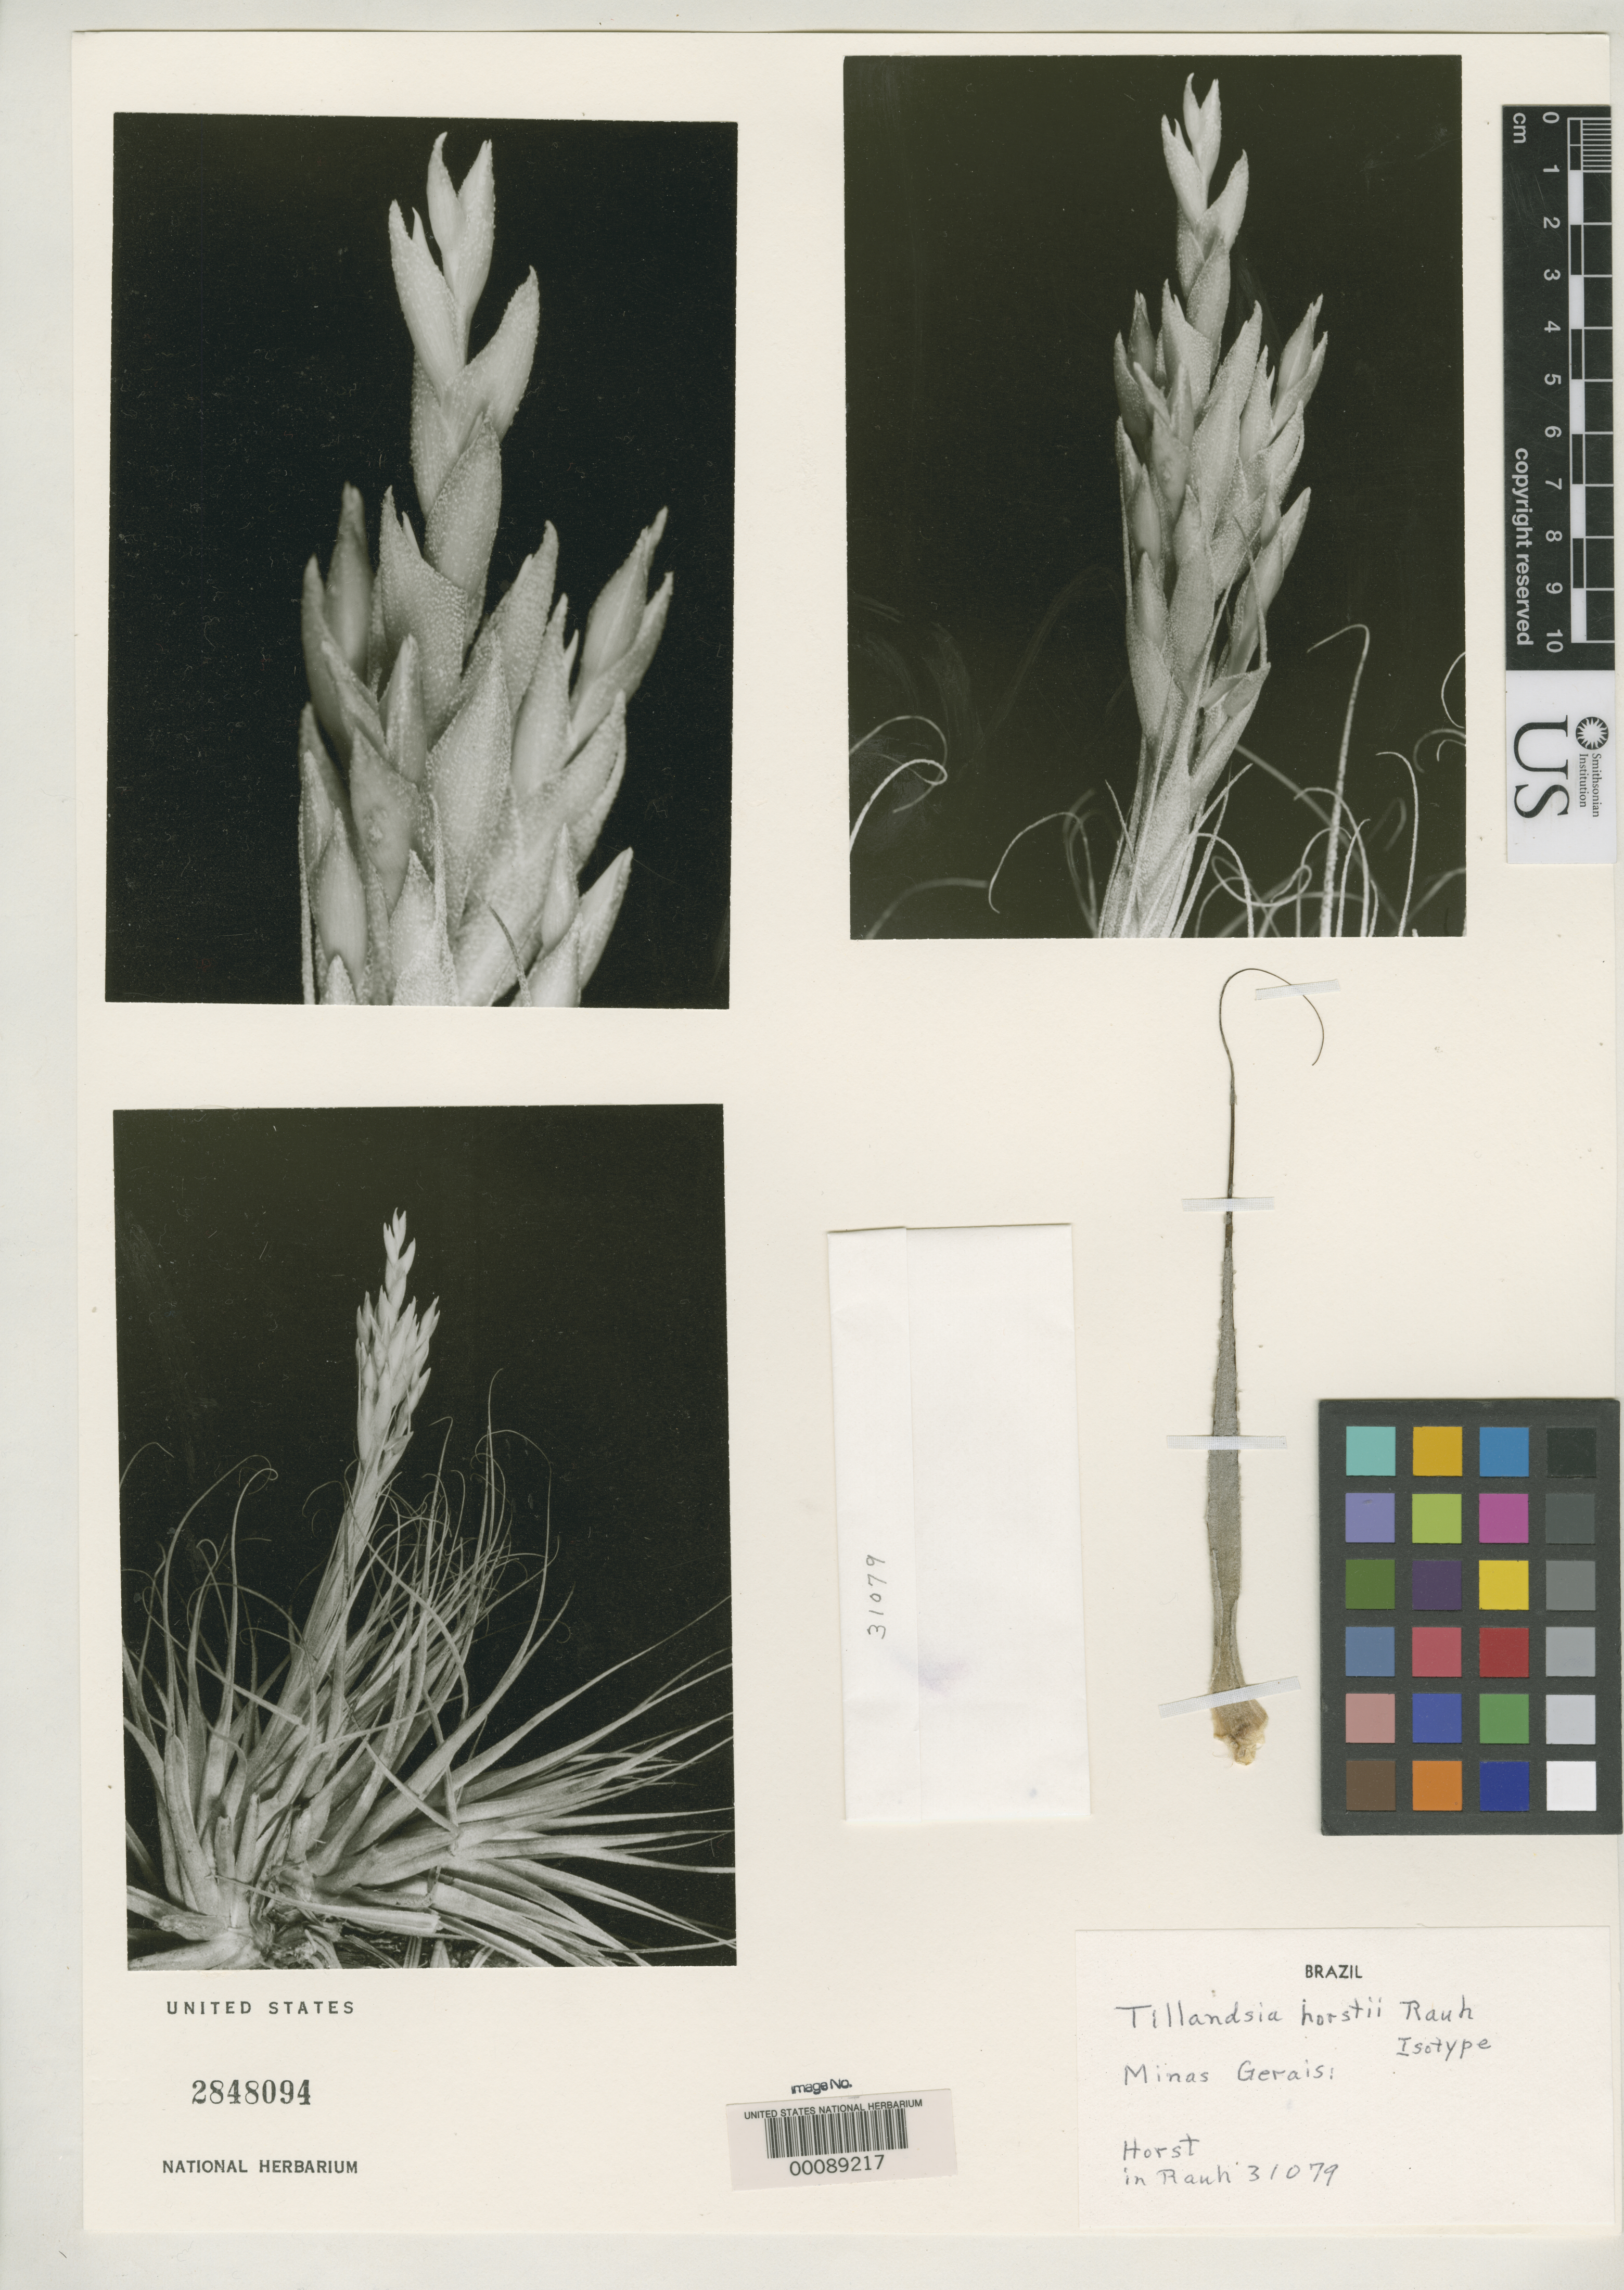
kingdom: Plantae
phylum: Tracheophyta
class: Liliopsida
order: Poales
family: Bromeliaceae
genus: Tillandsia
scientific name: Tillandsia horstii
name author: Rauh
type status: Isotype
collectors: L. Horst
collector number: BGH 31079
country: Brazil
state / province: Minas Gerais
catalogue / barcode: US 2848094